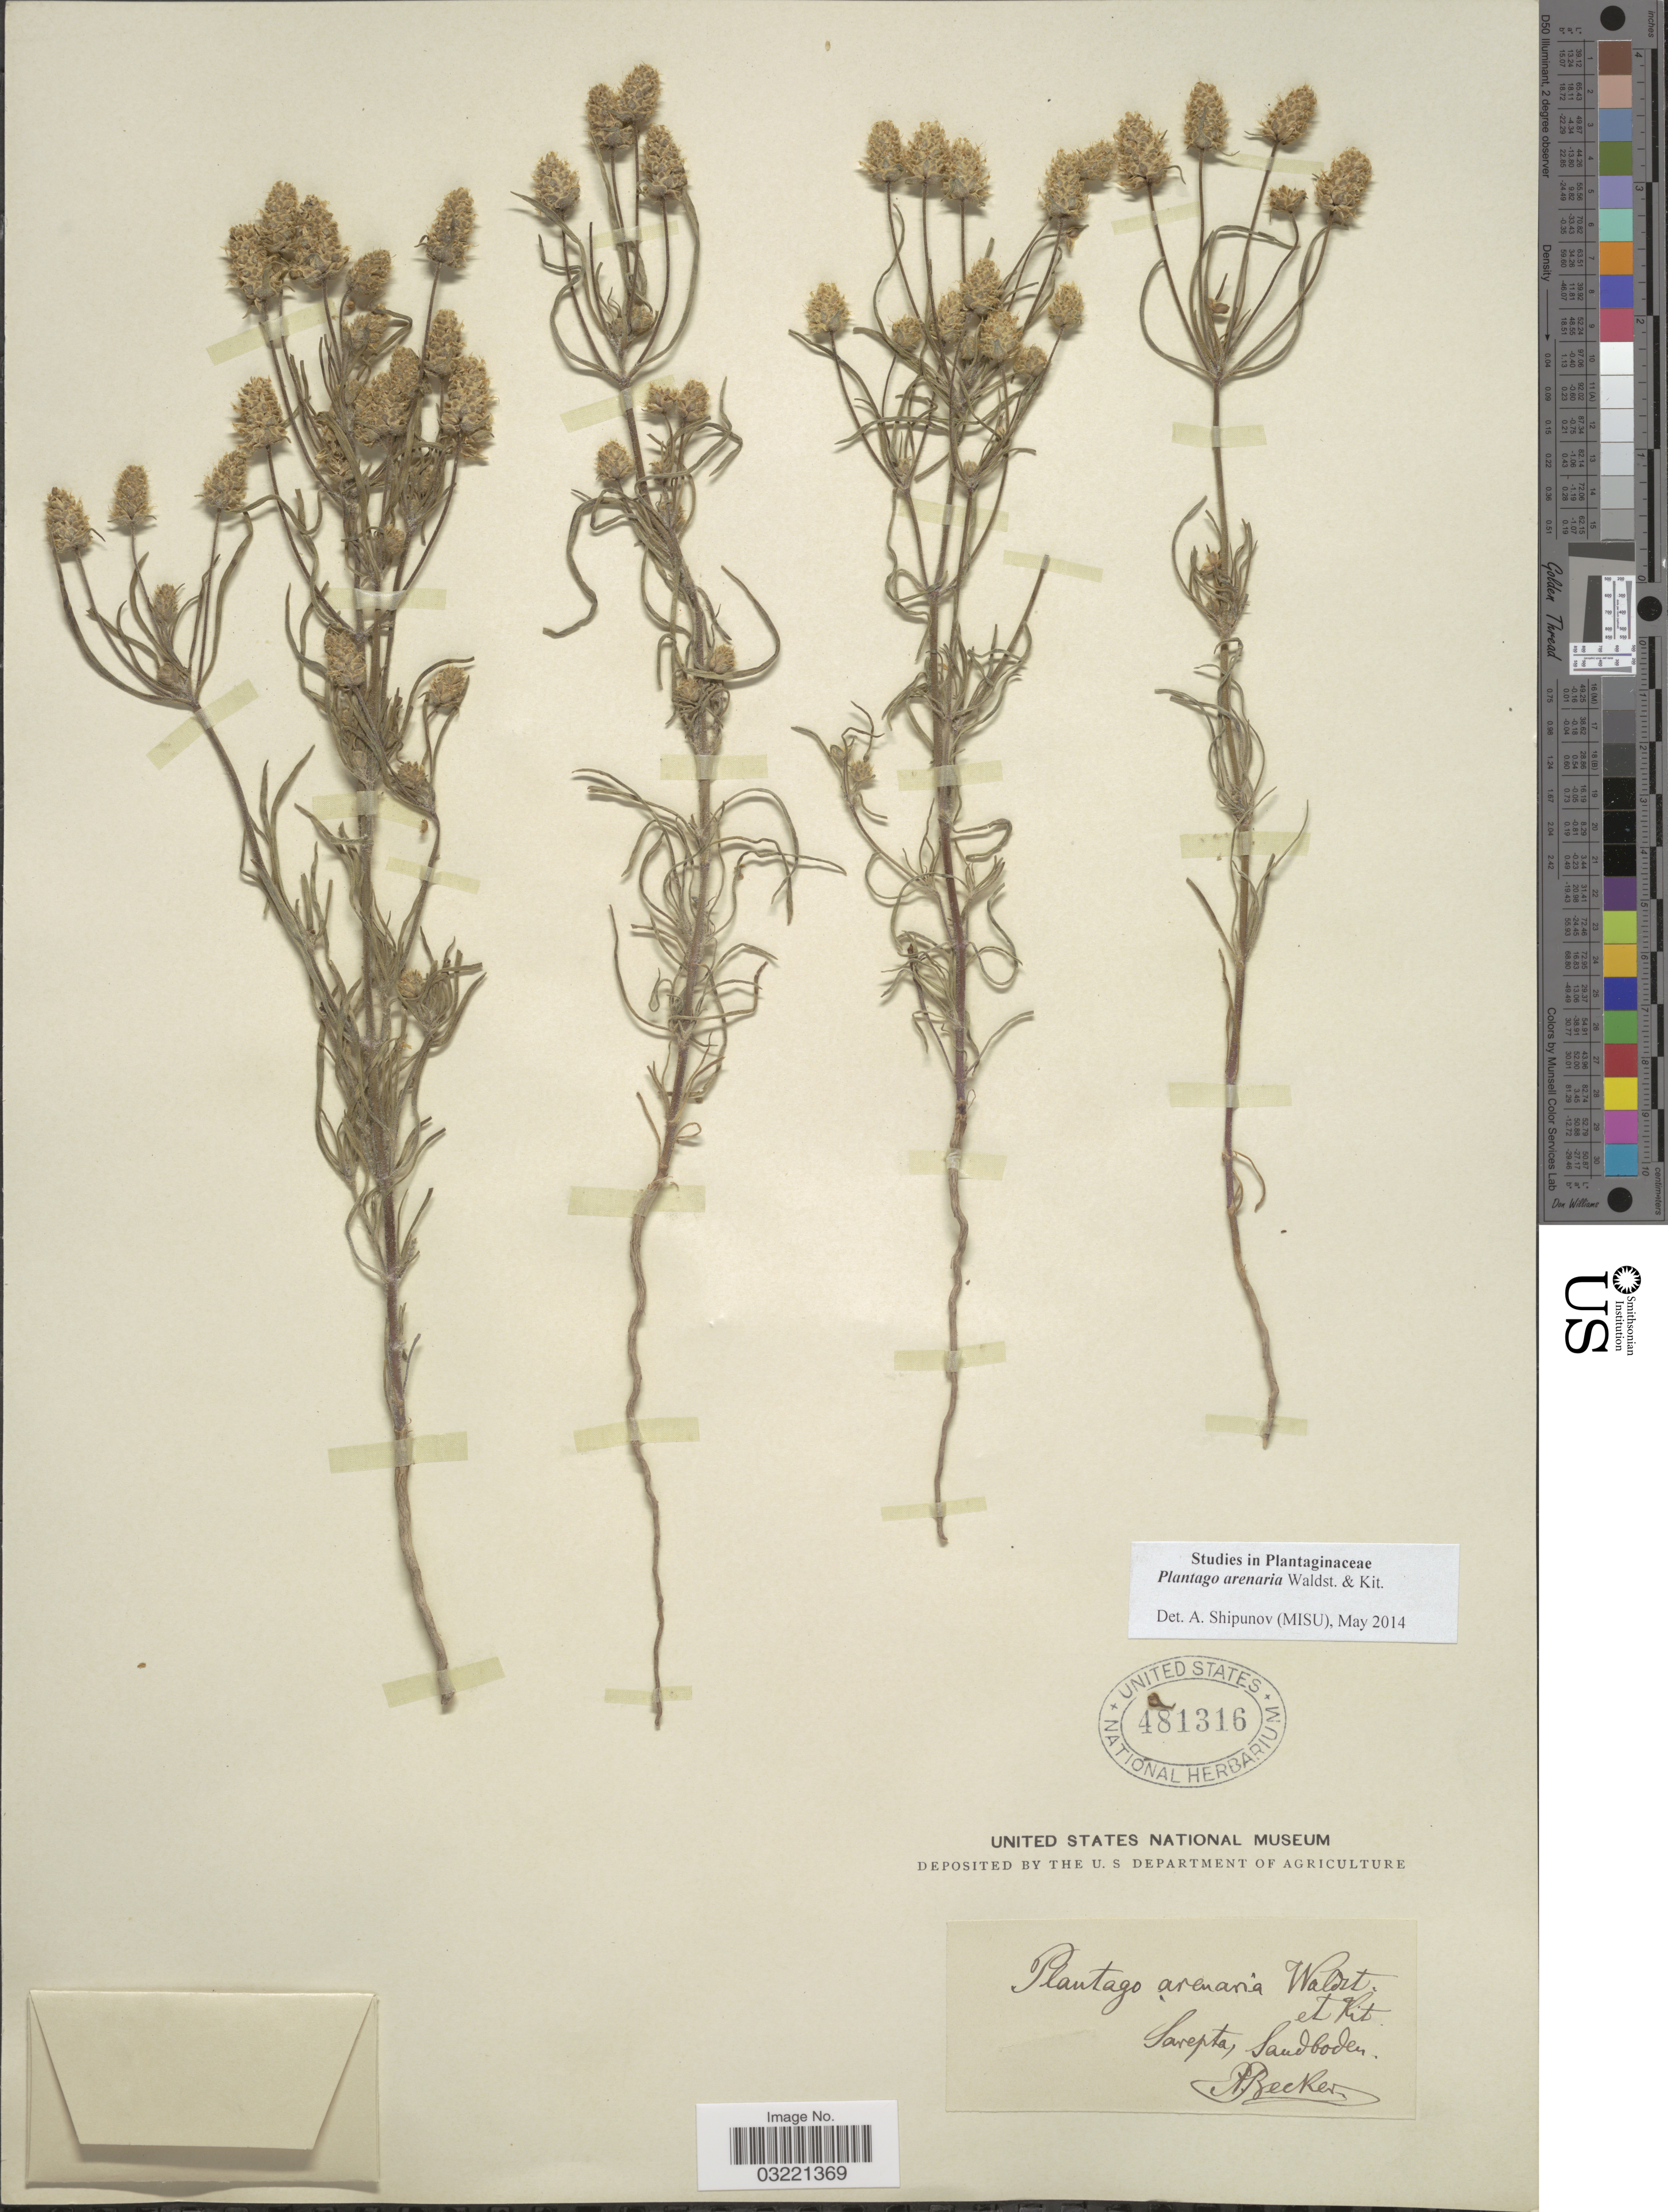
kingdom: Plantae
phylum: Tracheophyta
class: Magnoliopsida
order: Lamiales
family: Plantaginaceae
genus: Plantago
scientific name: Plantago arenaria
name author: Waldst. & Kit.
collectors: A. Becker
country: Russian Federation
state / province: Volgograd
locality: Sarepta, Sandboden.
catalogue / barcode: US 481316